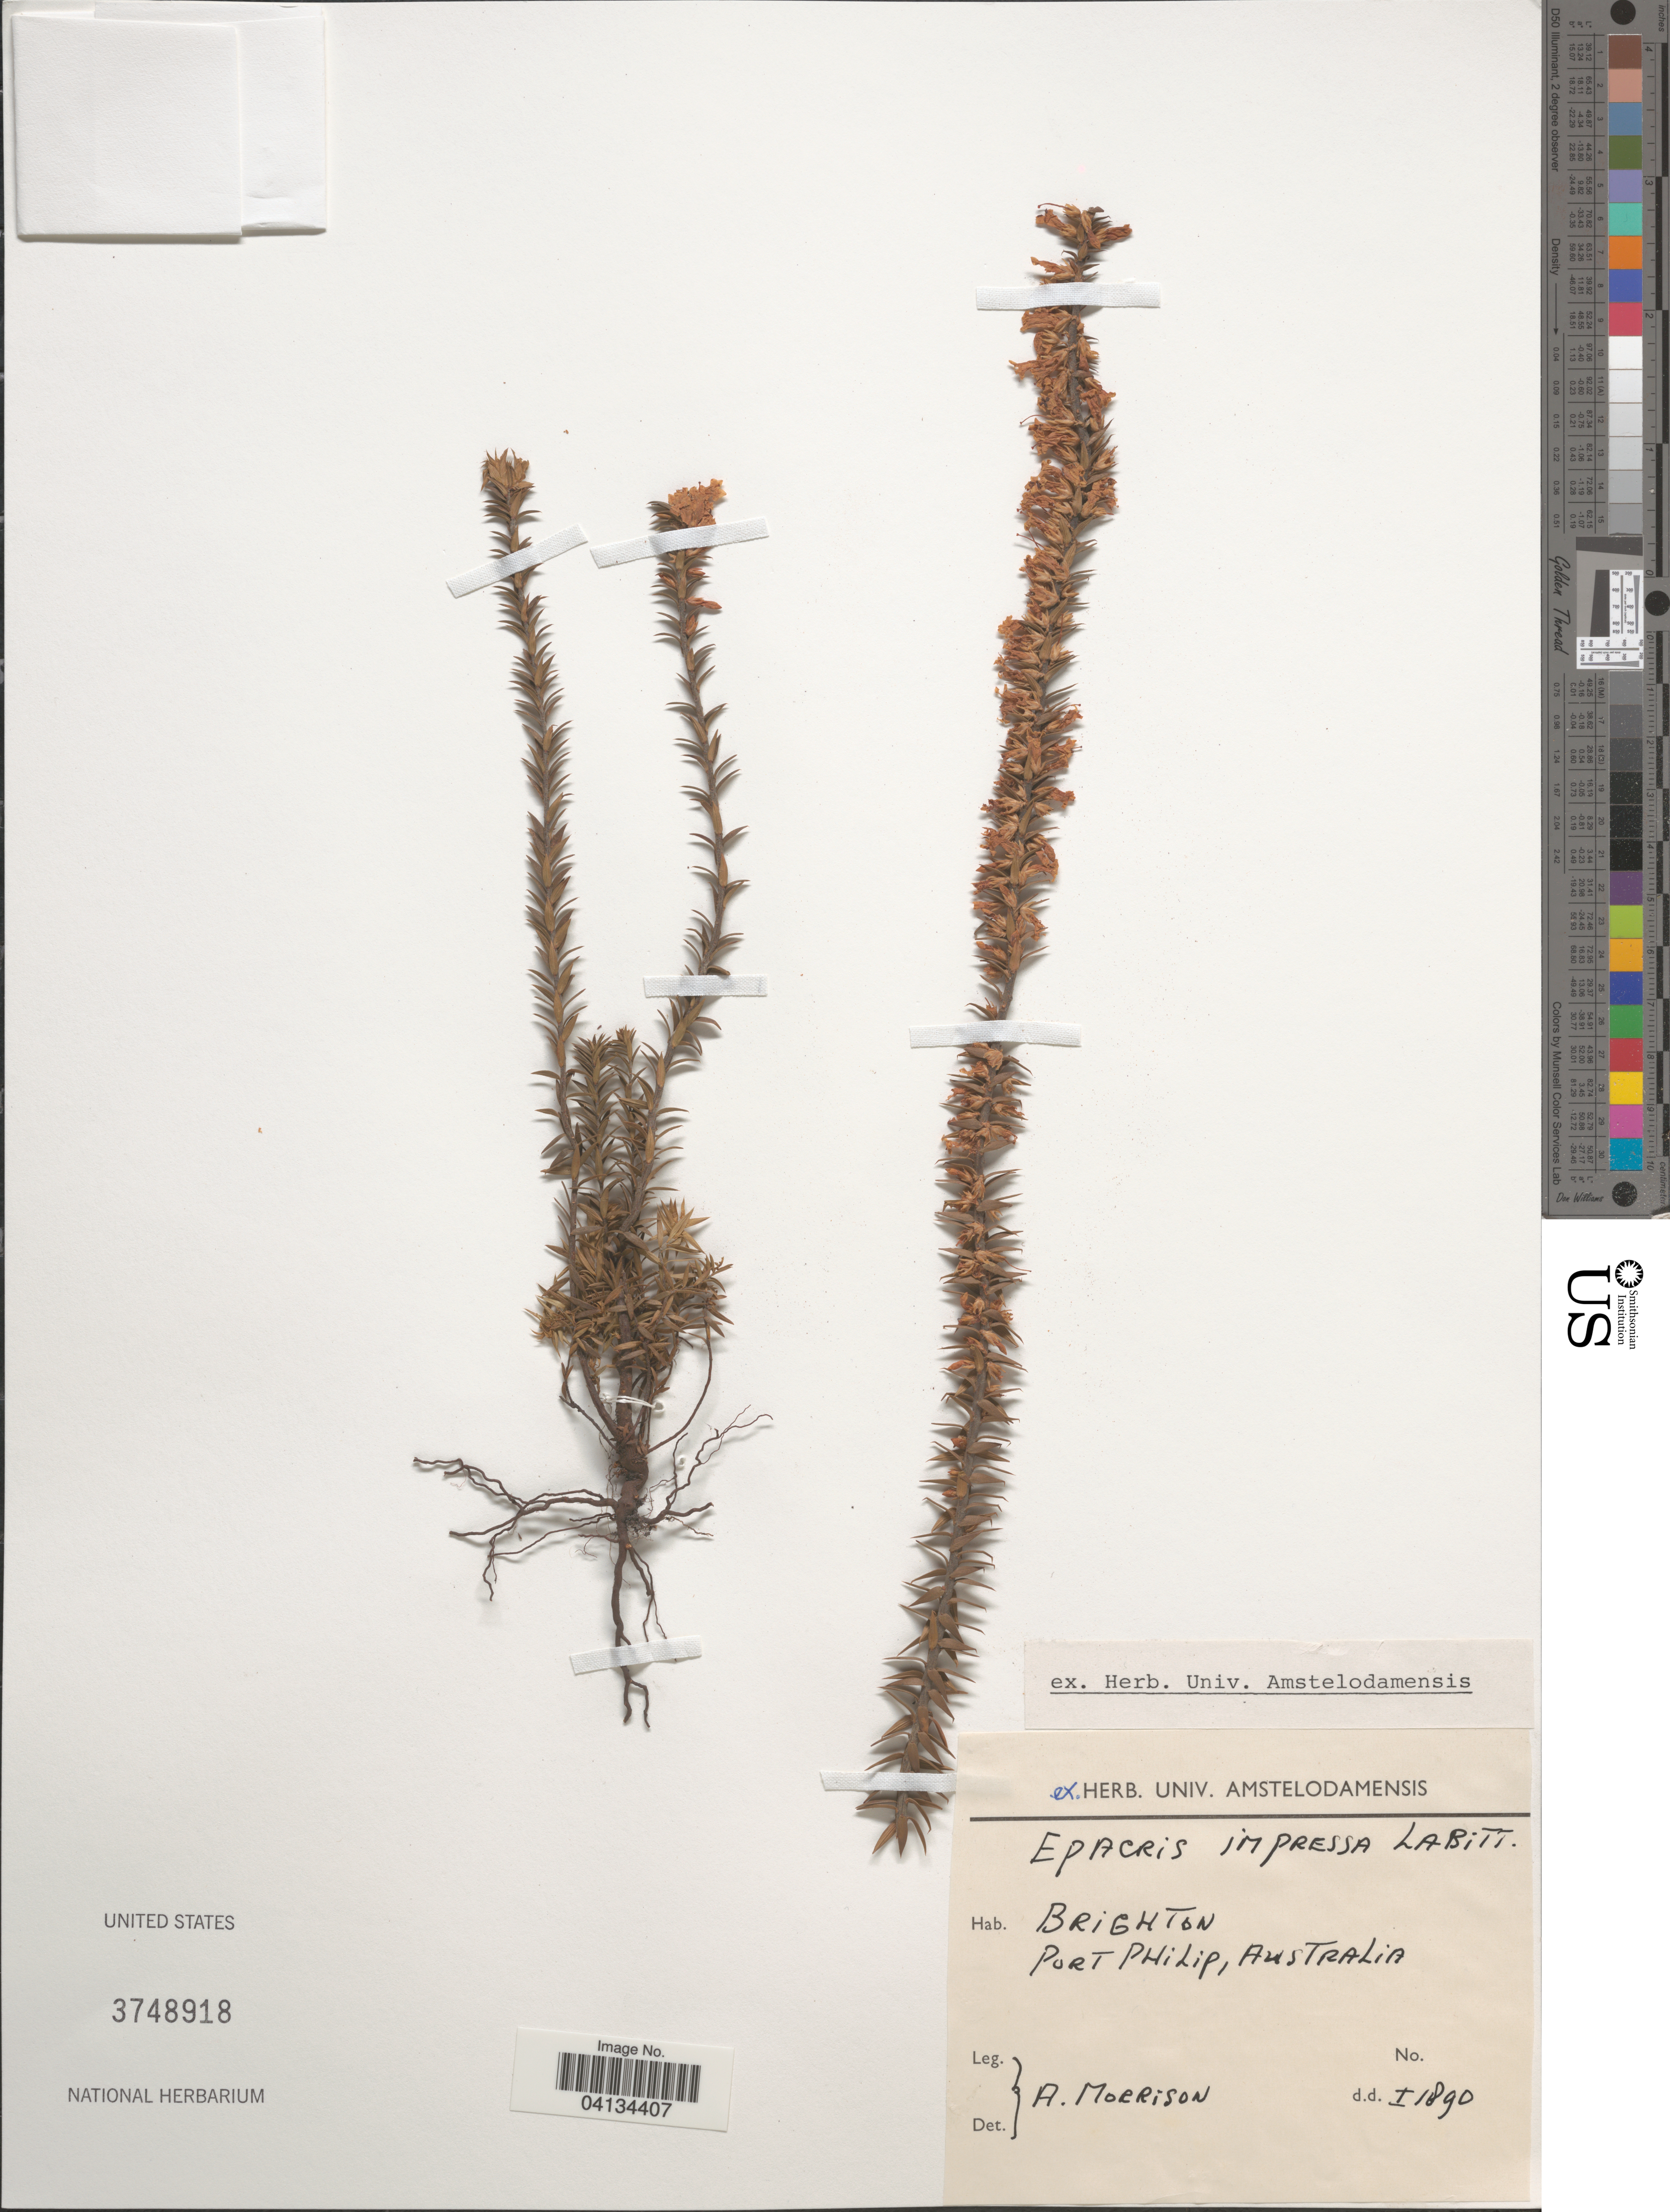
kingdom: Plantae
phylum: Tracheophyta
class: Magnoliopsida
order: Ericales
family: Ericaceae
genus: Epacris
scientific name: Epacris impressa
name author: Labill.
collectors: A. Morrison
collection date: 1890-01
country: Australia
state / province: Victoria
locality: Brighton. Port Philip.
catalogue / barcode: US 3748918